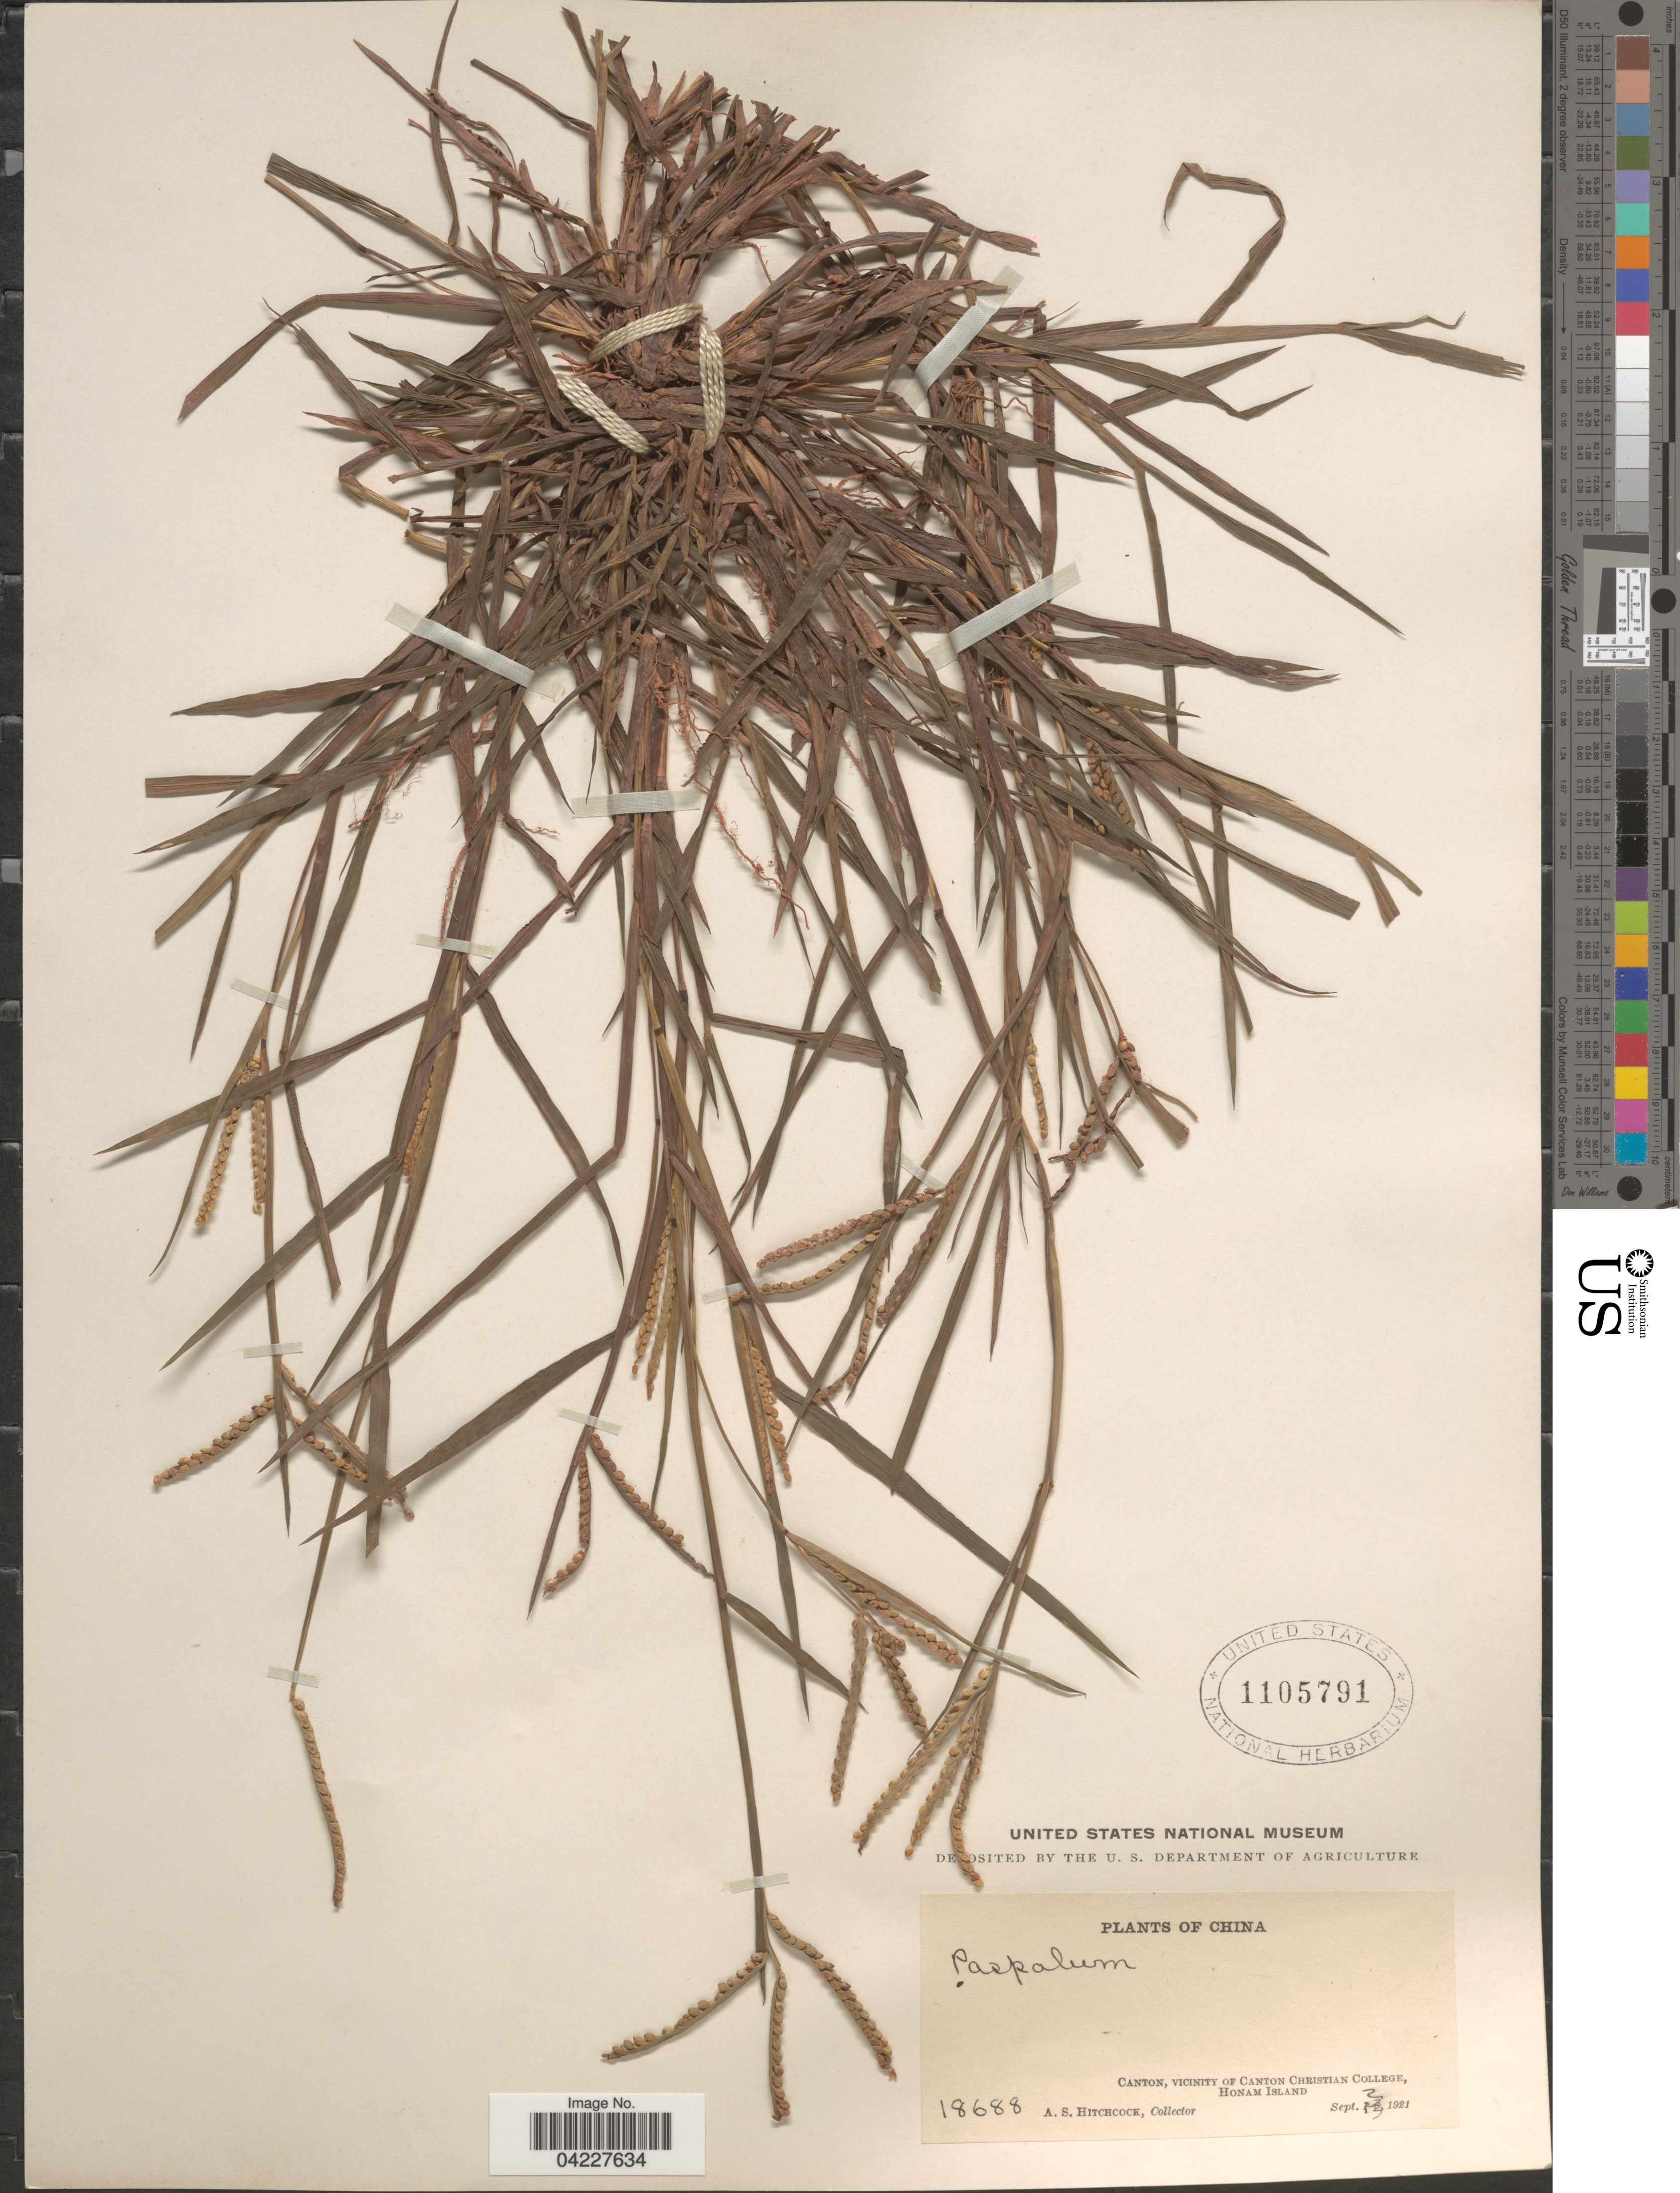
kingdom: Plantae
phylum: Tracheophyta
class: Liliopsida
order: Poales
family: Poaceae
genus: Paspalum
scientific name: Paspalum scrobiculatum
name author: L.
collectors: A. S. Hitchcock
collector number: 18688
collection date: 1921-09-02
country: China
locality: Canton, Vicinity Of Canton Christian College, Honam Island.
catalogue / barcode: US 1105791